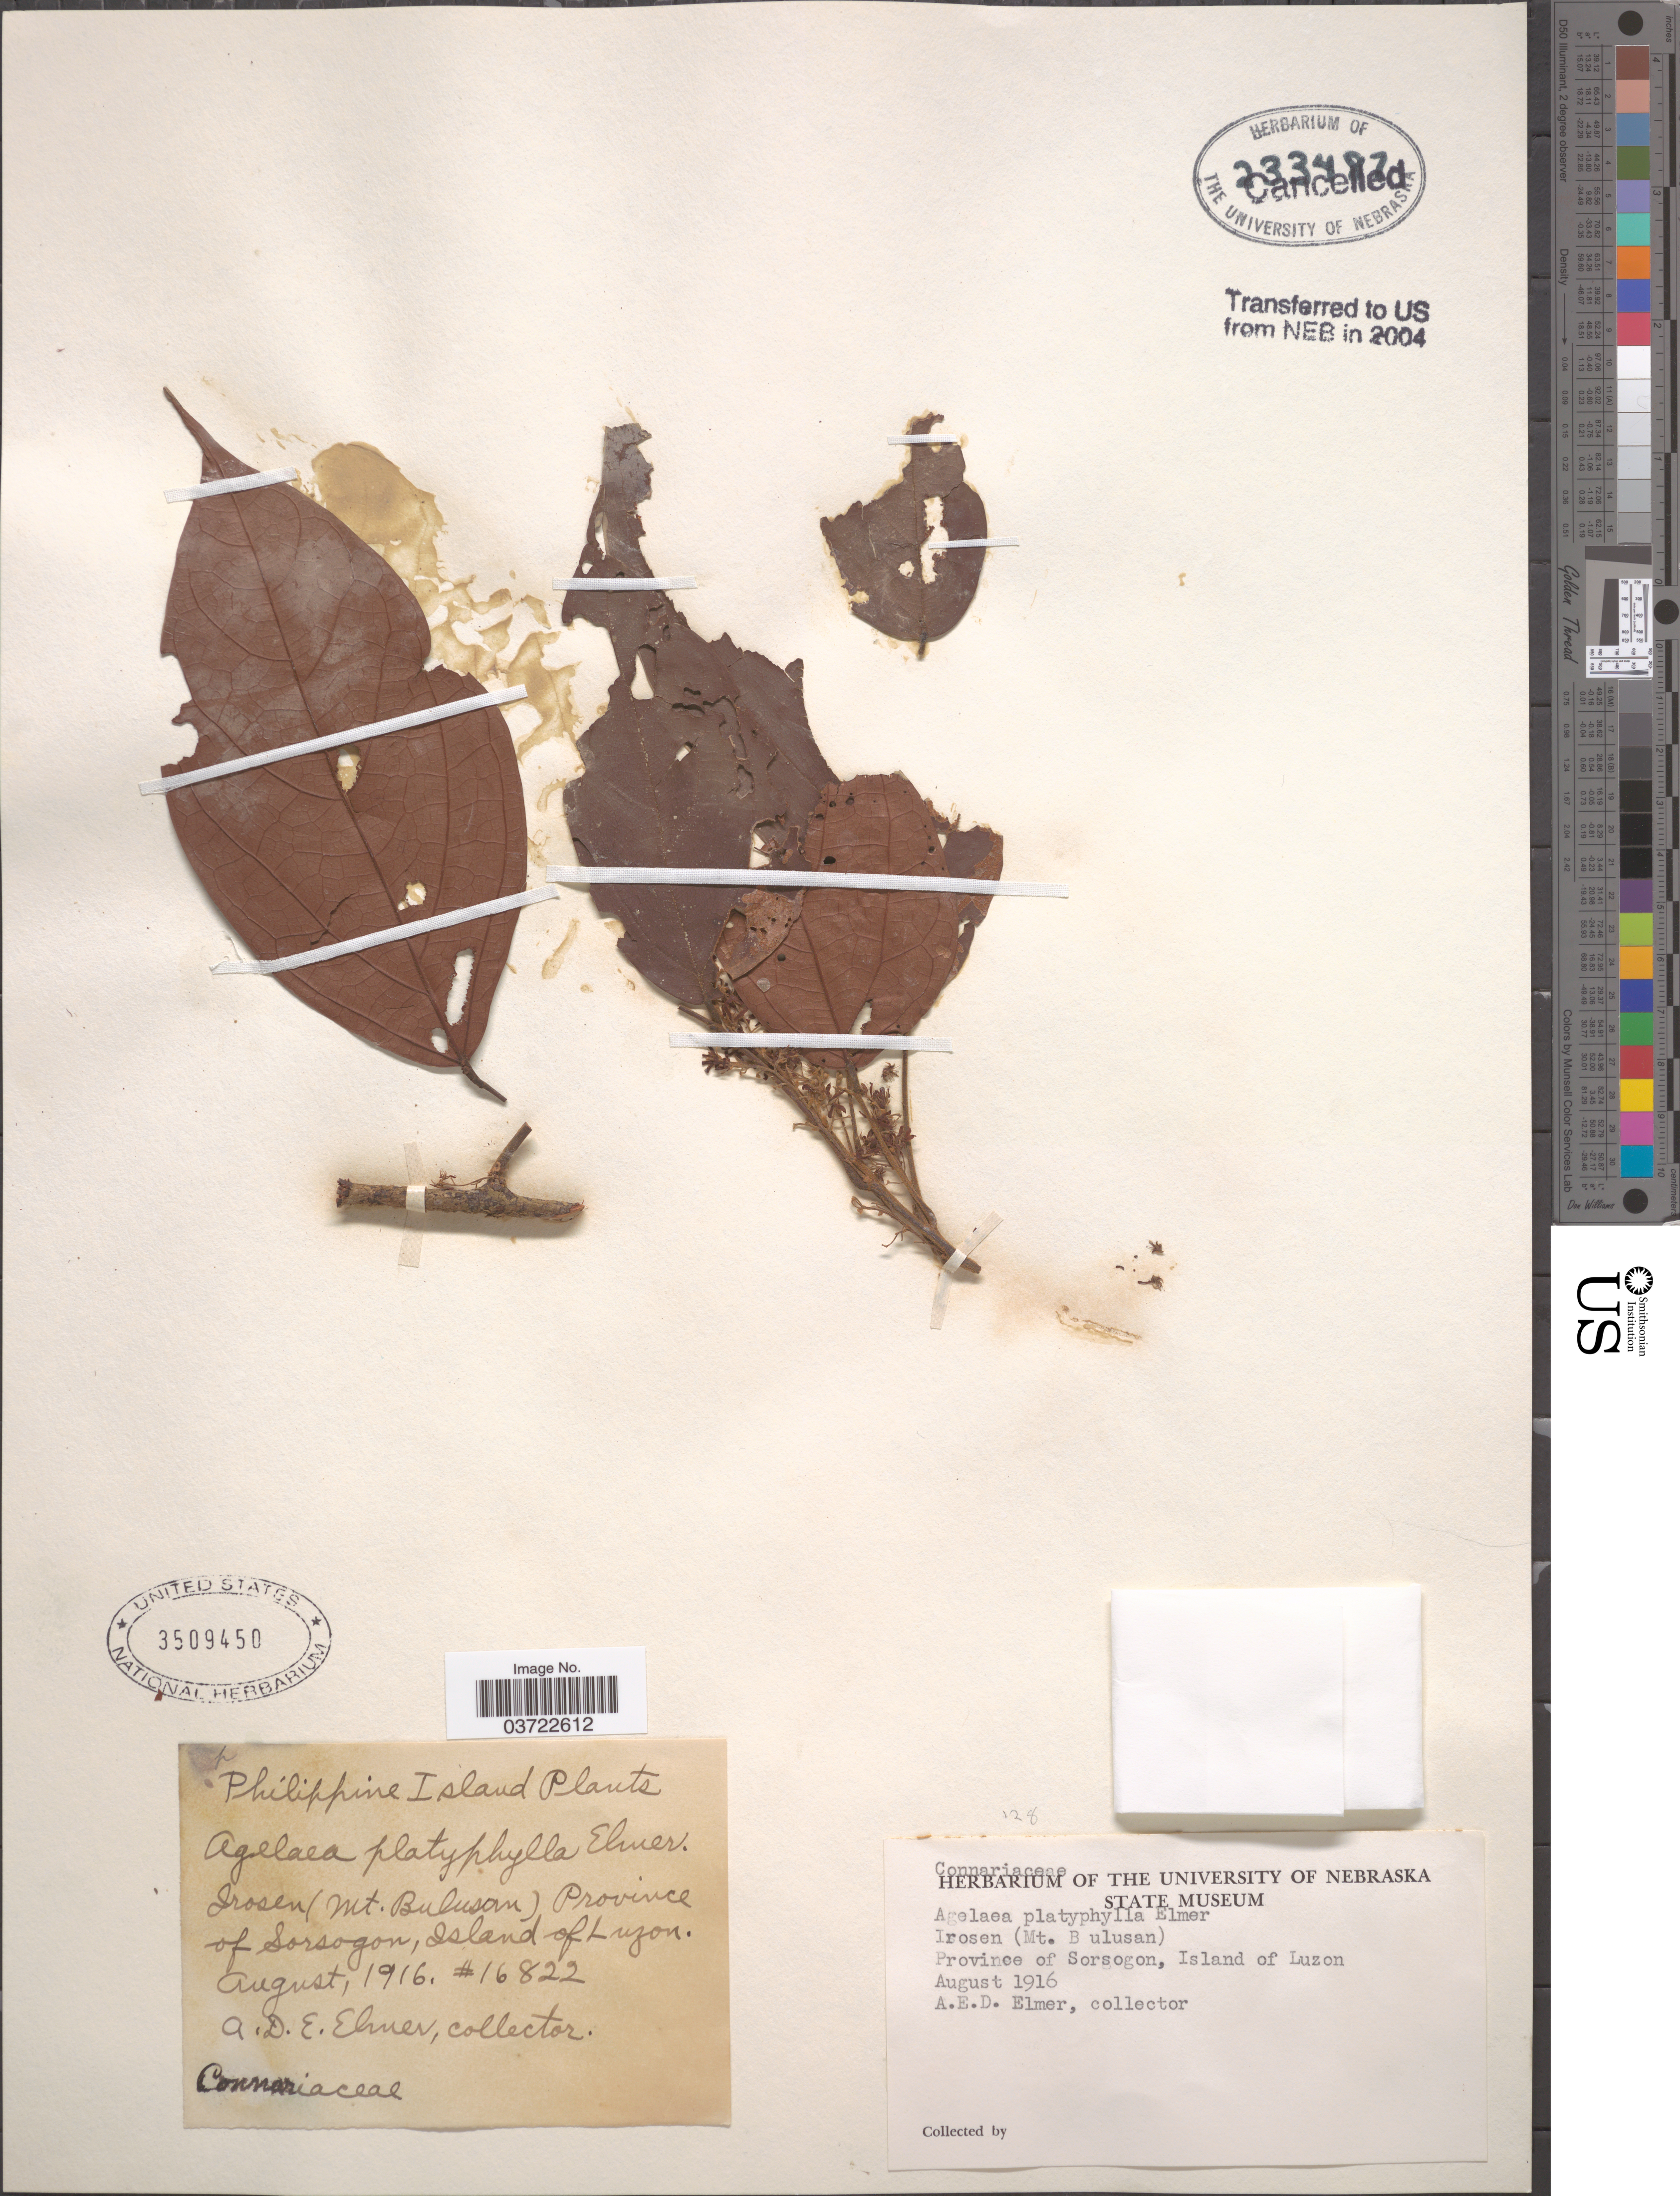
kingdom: Plantae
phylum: Tracheophyta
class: Magnoliopsida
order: Oxalidales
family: Connaraceae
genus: Agelaea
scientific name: Agelaea borneensis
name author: (Hook. f.) Merr.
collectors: A. D. E. Elmer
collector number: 16822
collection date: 1916-08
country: Philippines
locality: Philippine Island. Irosen (Mt. Bulusan) Province of Sorsogon, Island of Luzon.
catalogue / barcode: US 3509450